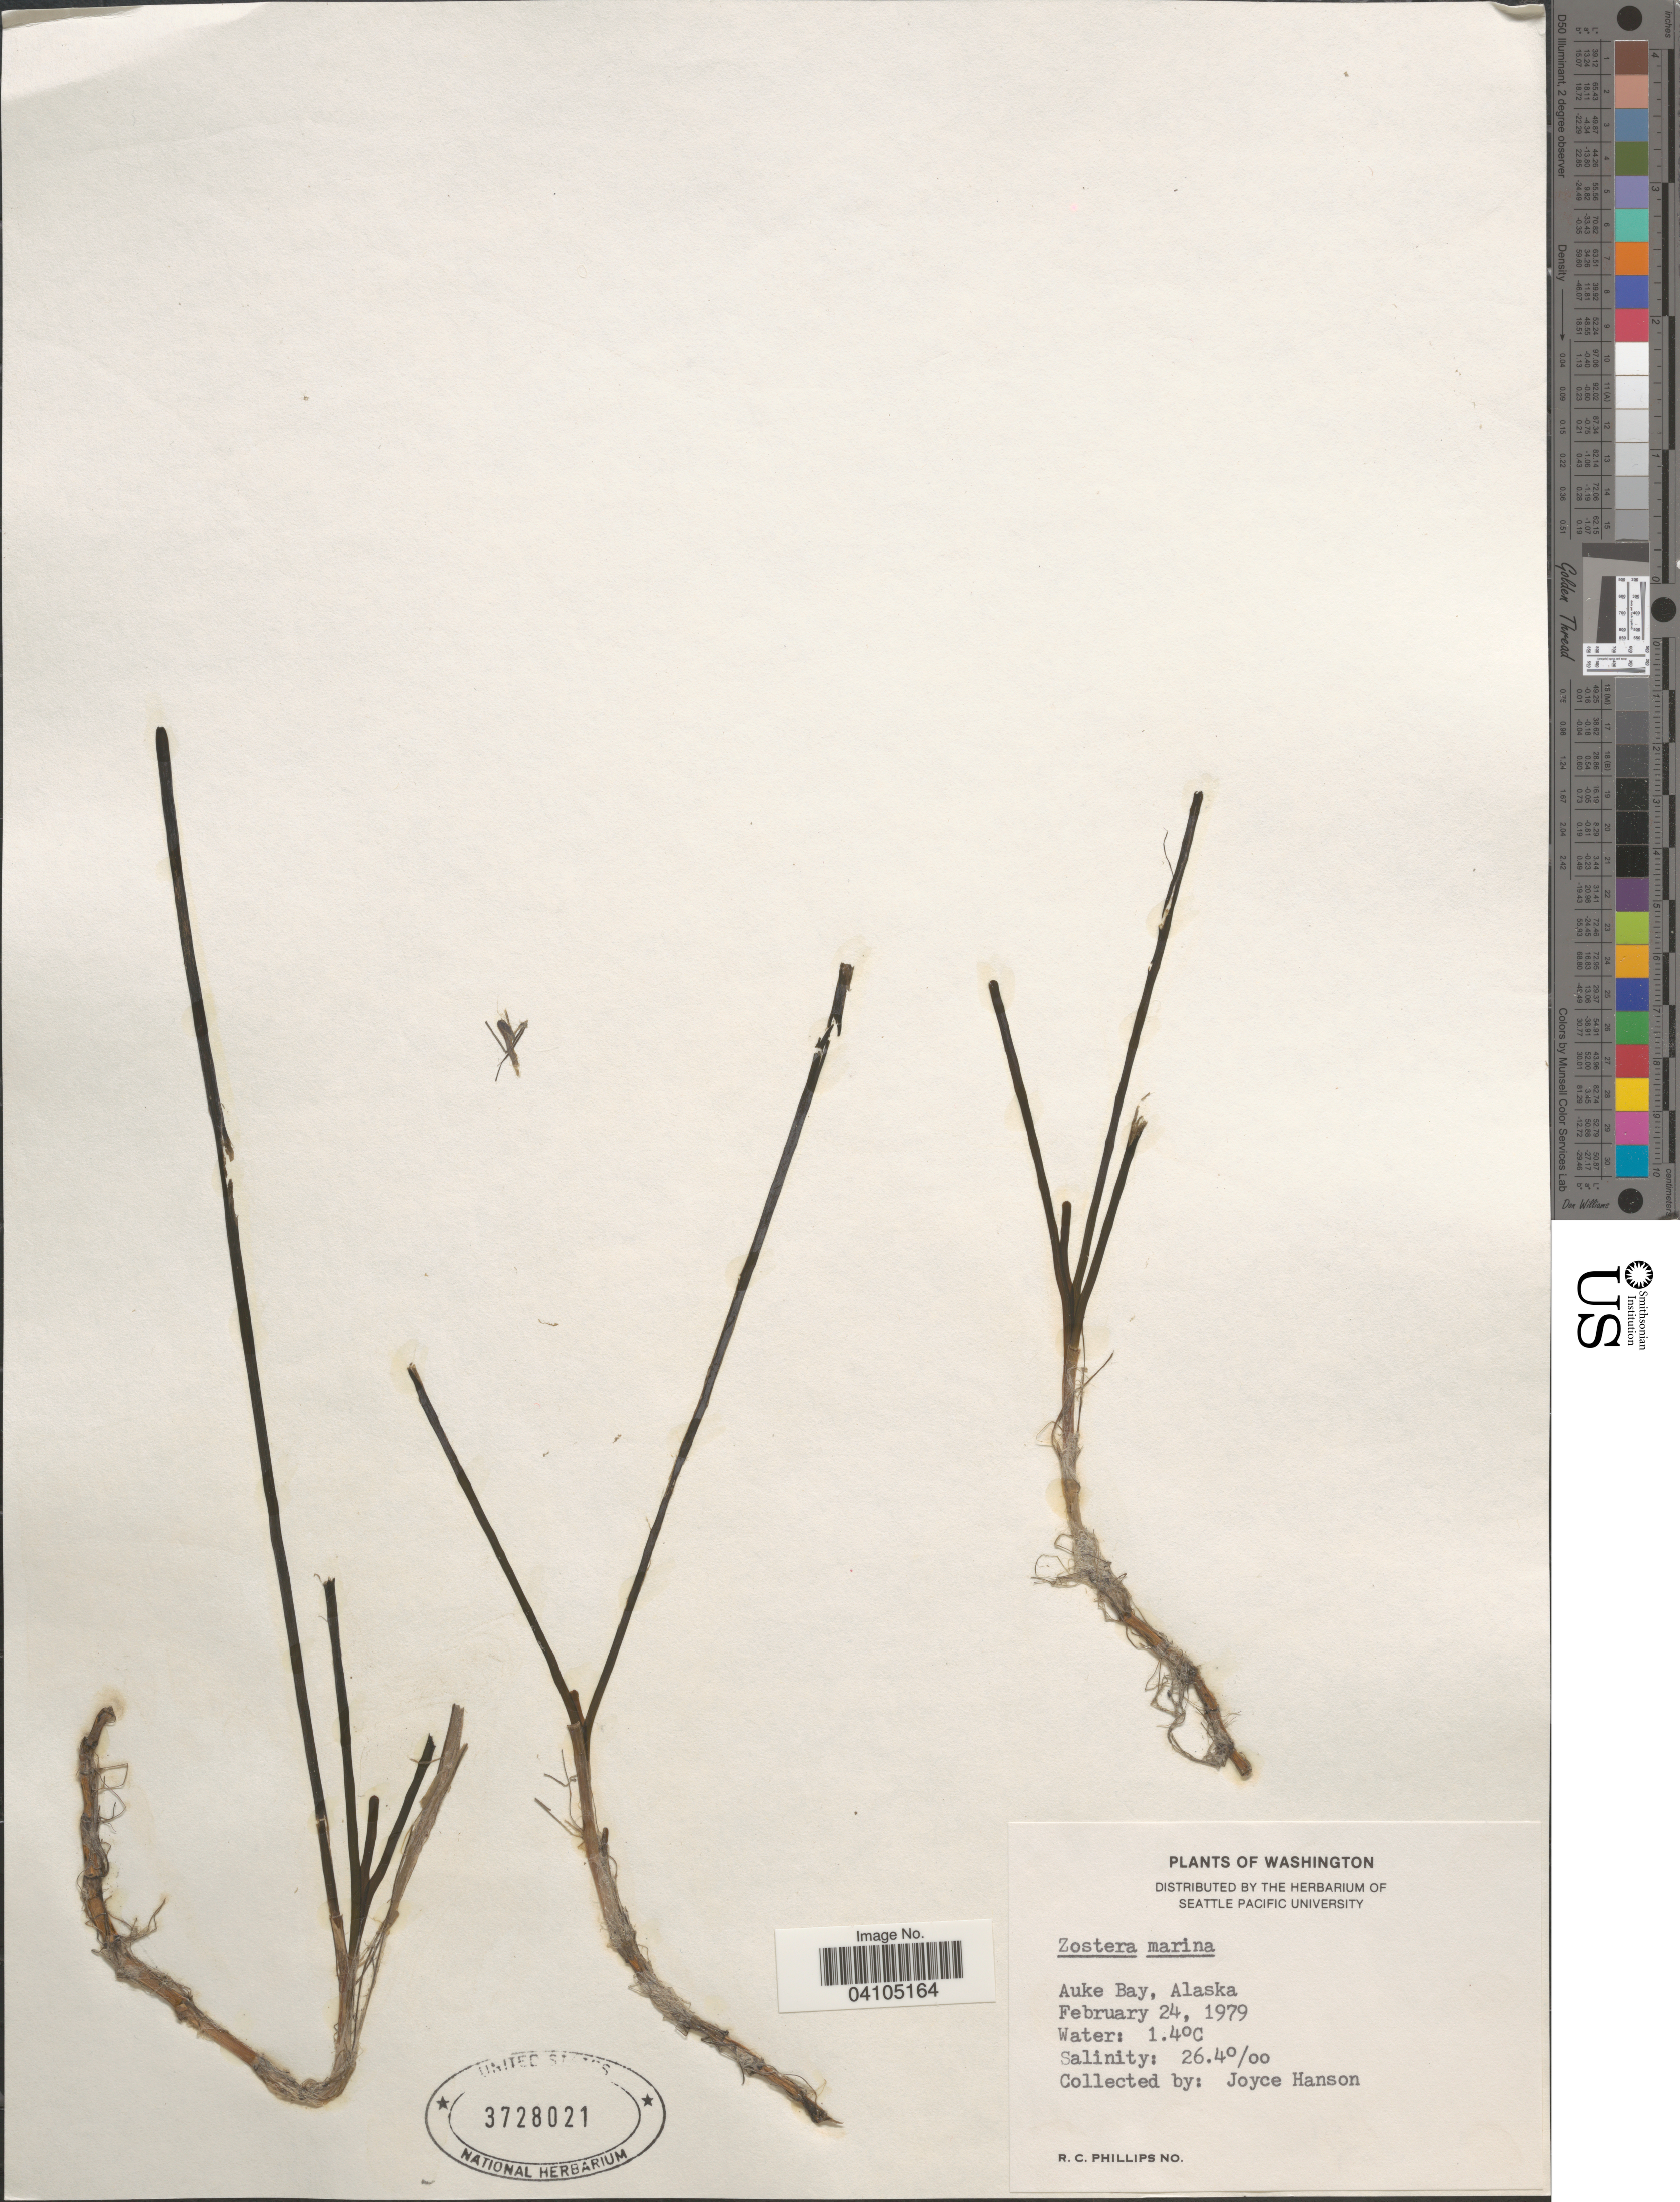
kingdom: Plantae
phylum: Tracheophyta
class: Liliopsida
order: Alismatales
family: Zosteraceae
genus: Zostera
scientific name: Zostera marina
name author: L.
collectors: J. Hanson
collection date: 1979-02-24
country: United States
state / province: Alaska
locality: Auke Bay.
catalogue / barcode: US 3728021